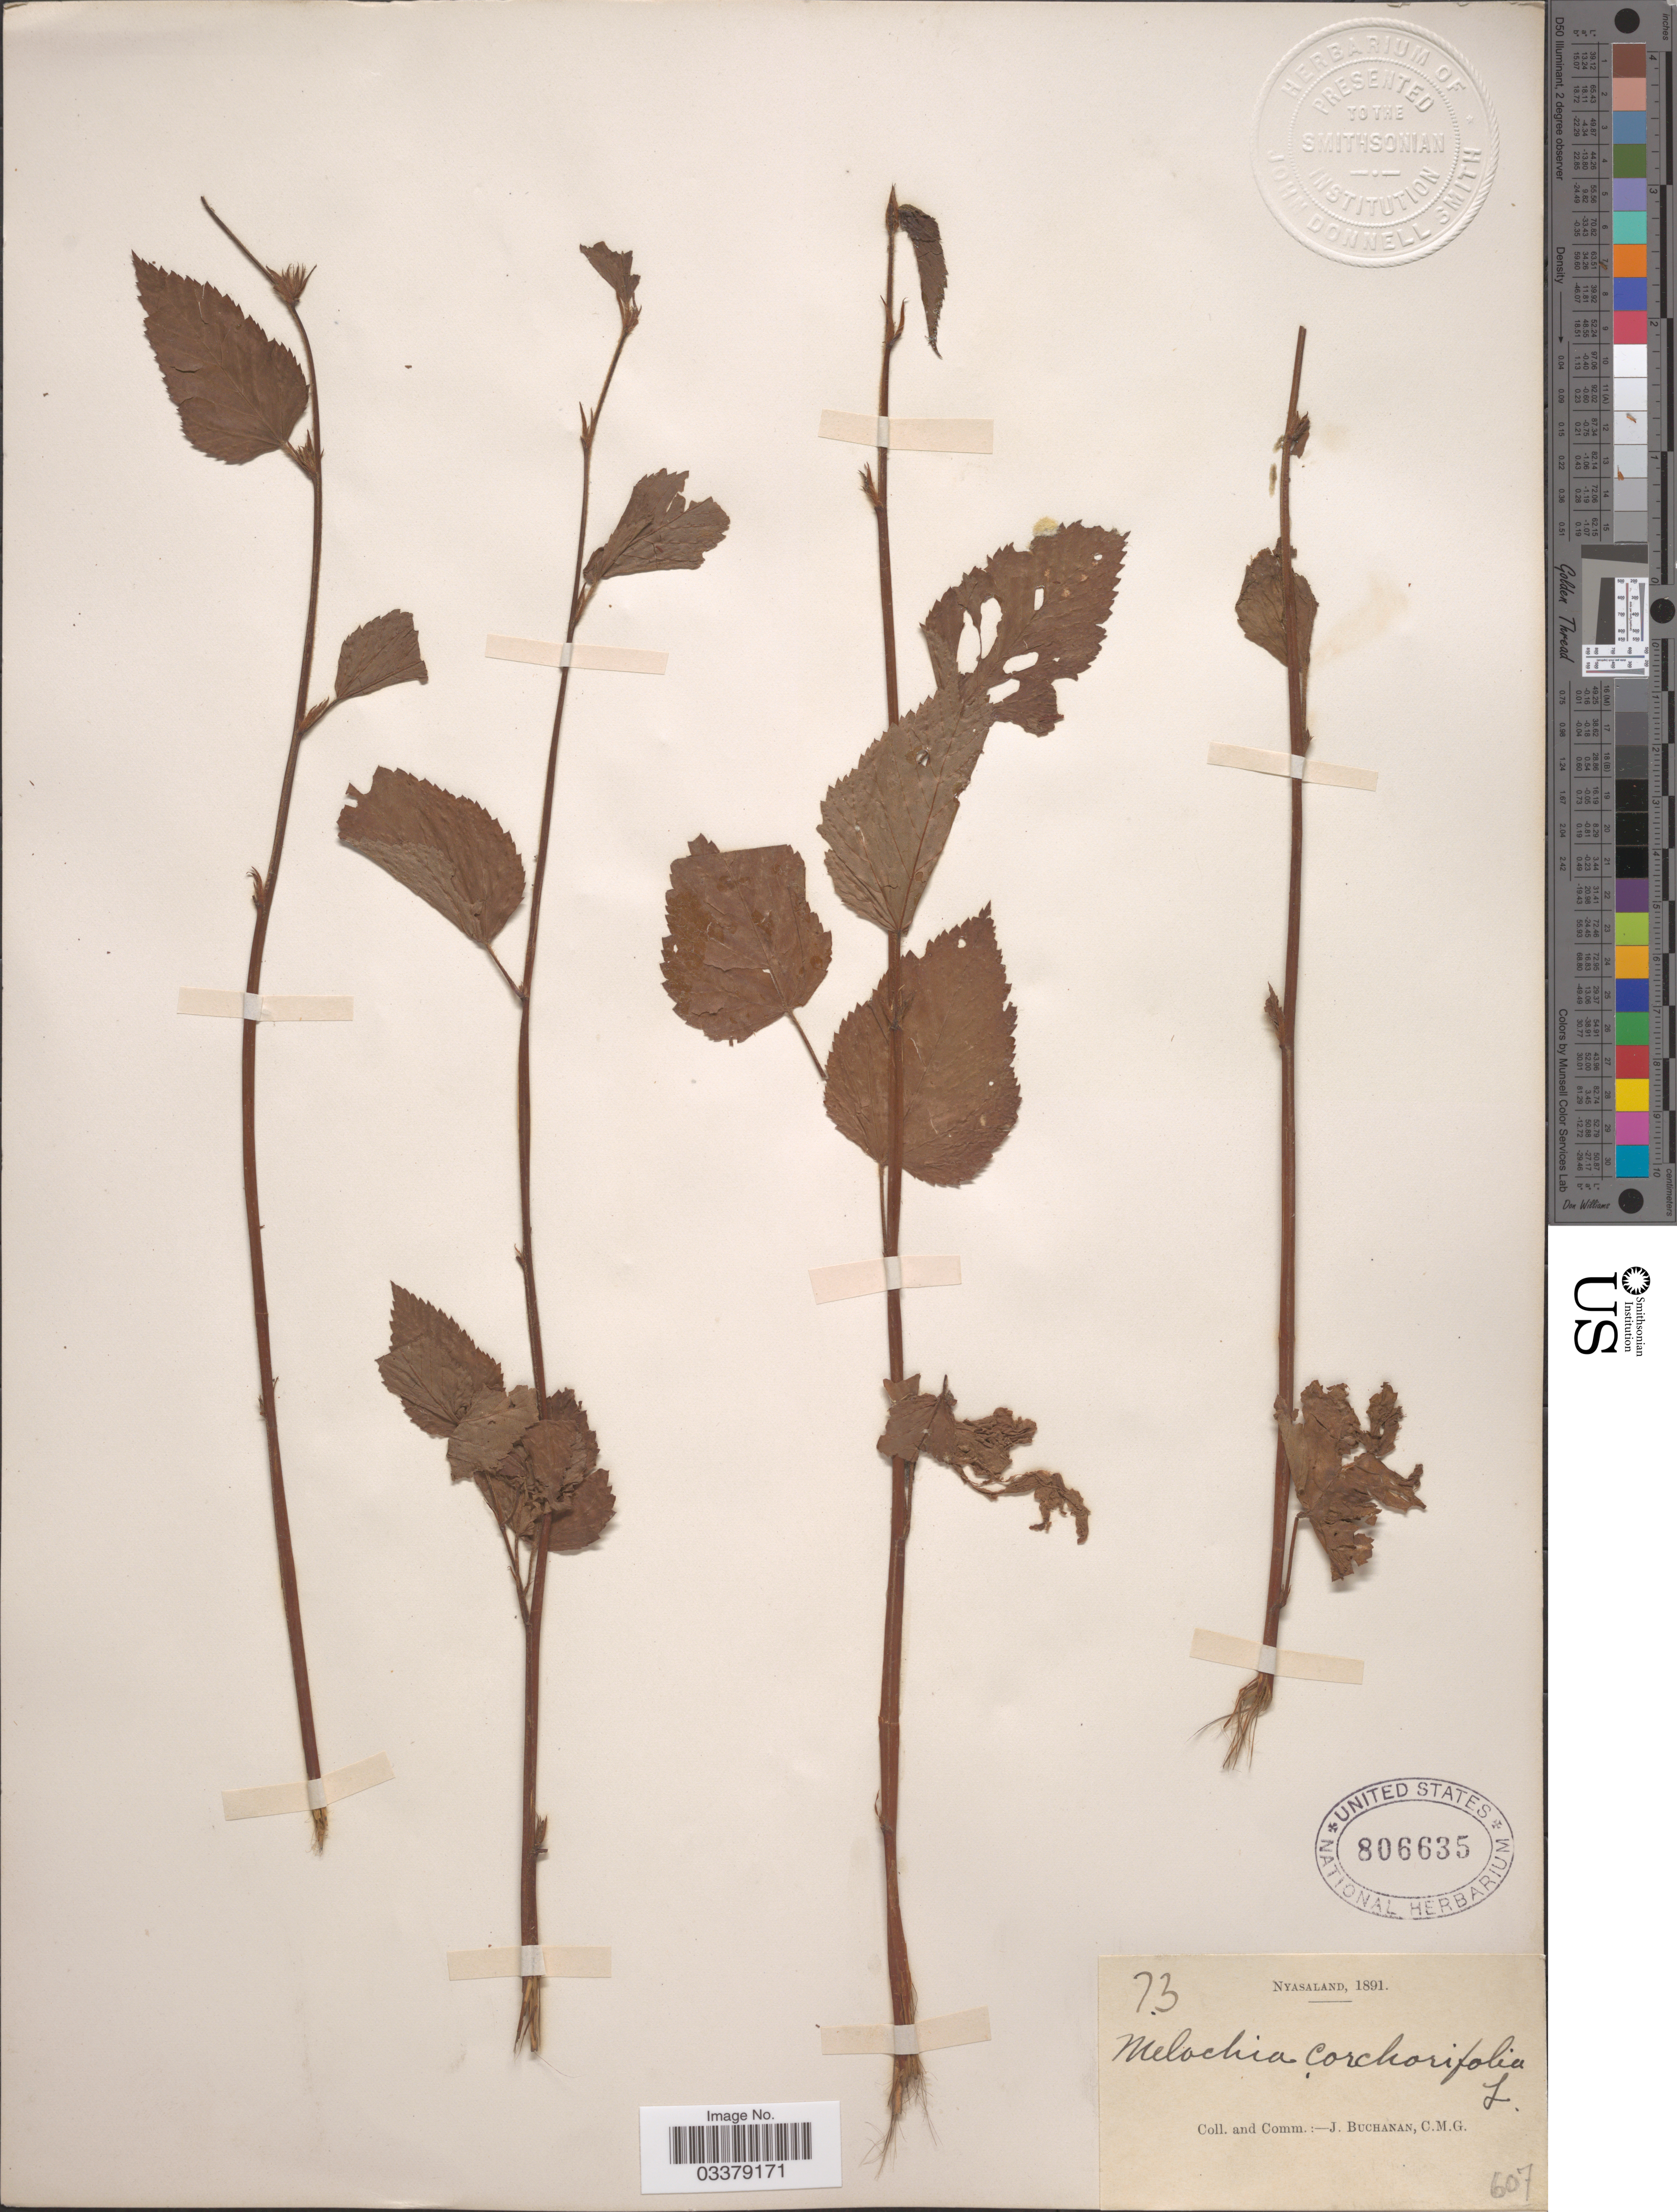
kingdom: Plantae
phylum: Tracheophyta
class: Magnoliopsida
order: Malvales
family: Malvaceae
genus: Melochia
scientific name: Melochia corchorifolia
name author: L.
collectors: J. Buchanan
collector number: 73/607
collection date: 1891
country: Malawi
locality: Nyasaland.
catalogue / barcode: US 806635